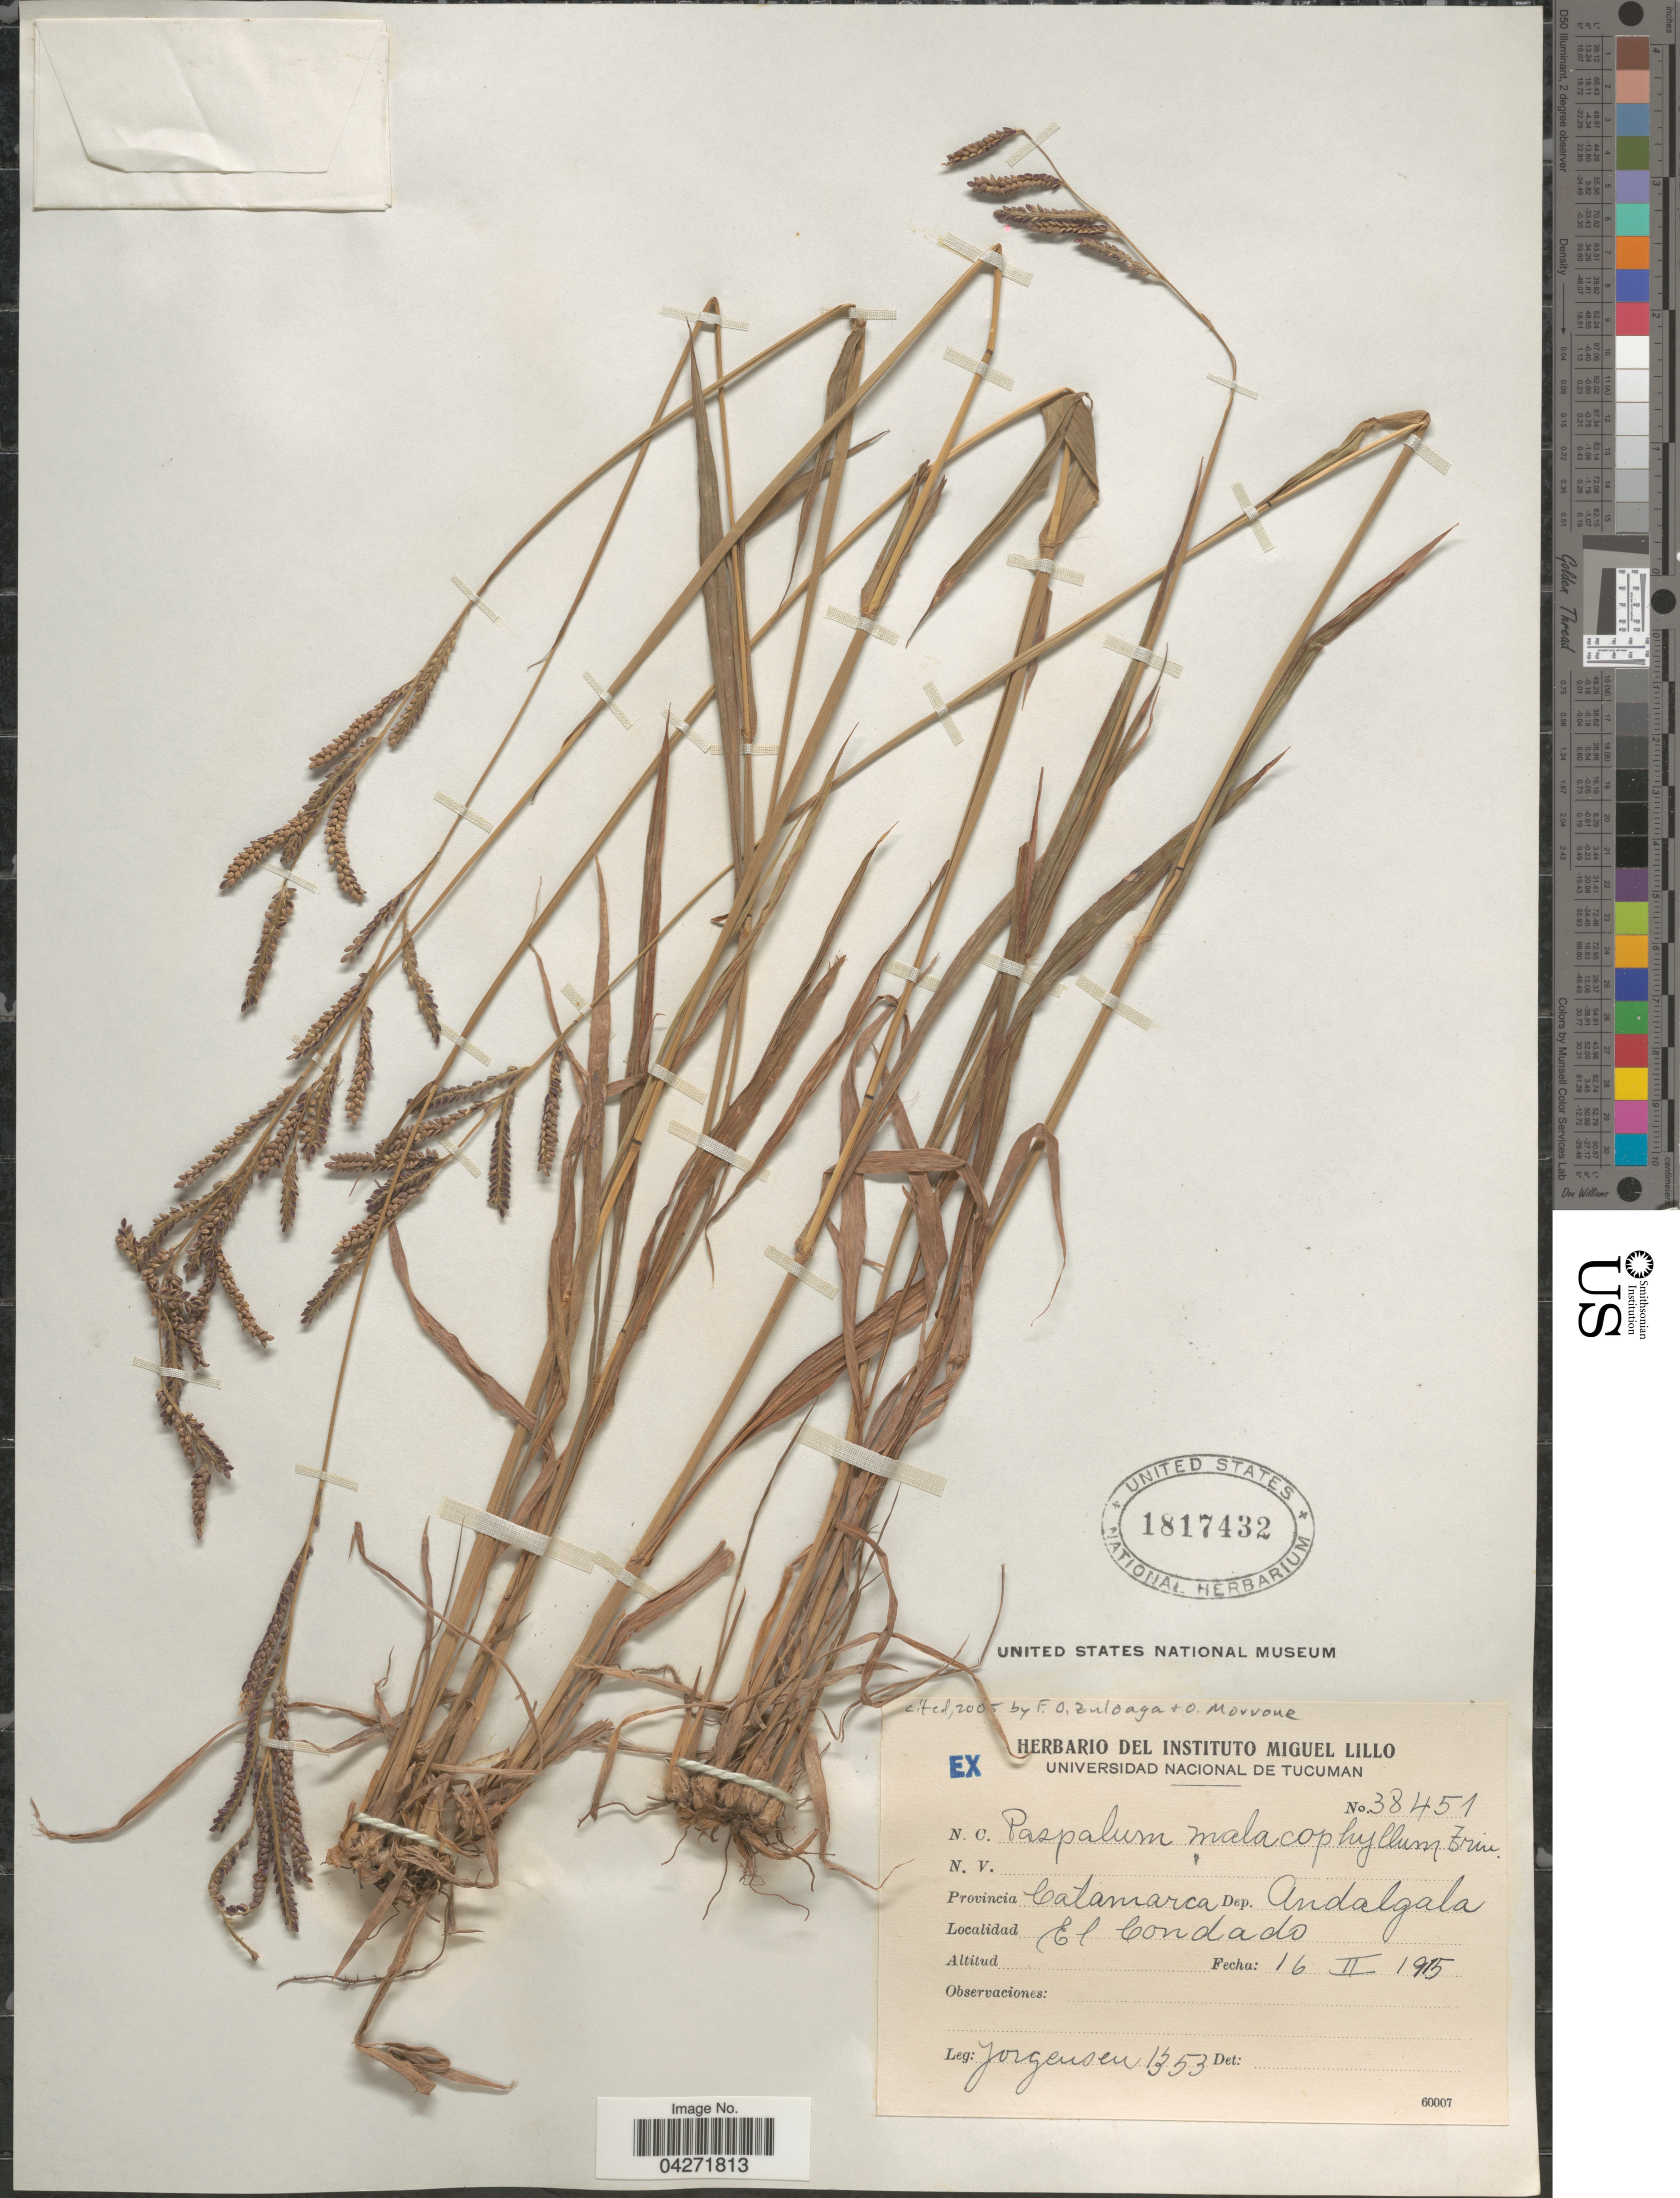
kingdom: Plantae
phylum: Tracheophyta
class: Liliopsida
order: Poales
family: Poaceae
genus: Paspalum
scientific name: Paspalum malacophyllum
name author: Trin.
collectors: Jorgensen, --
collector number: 38451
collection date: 1915-02-16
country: Argentina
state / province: Catamarca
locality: Dep. Andalgala. El Condado.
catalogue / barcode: US 1817432